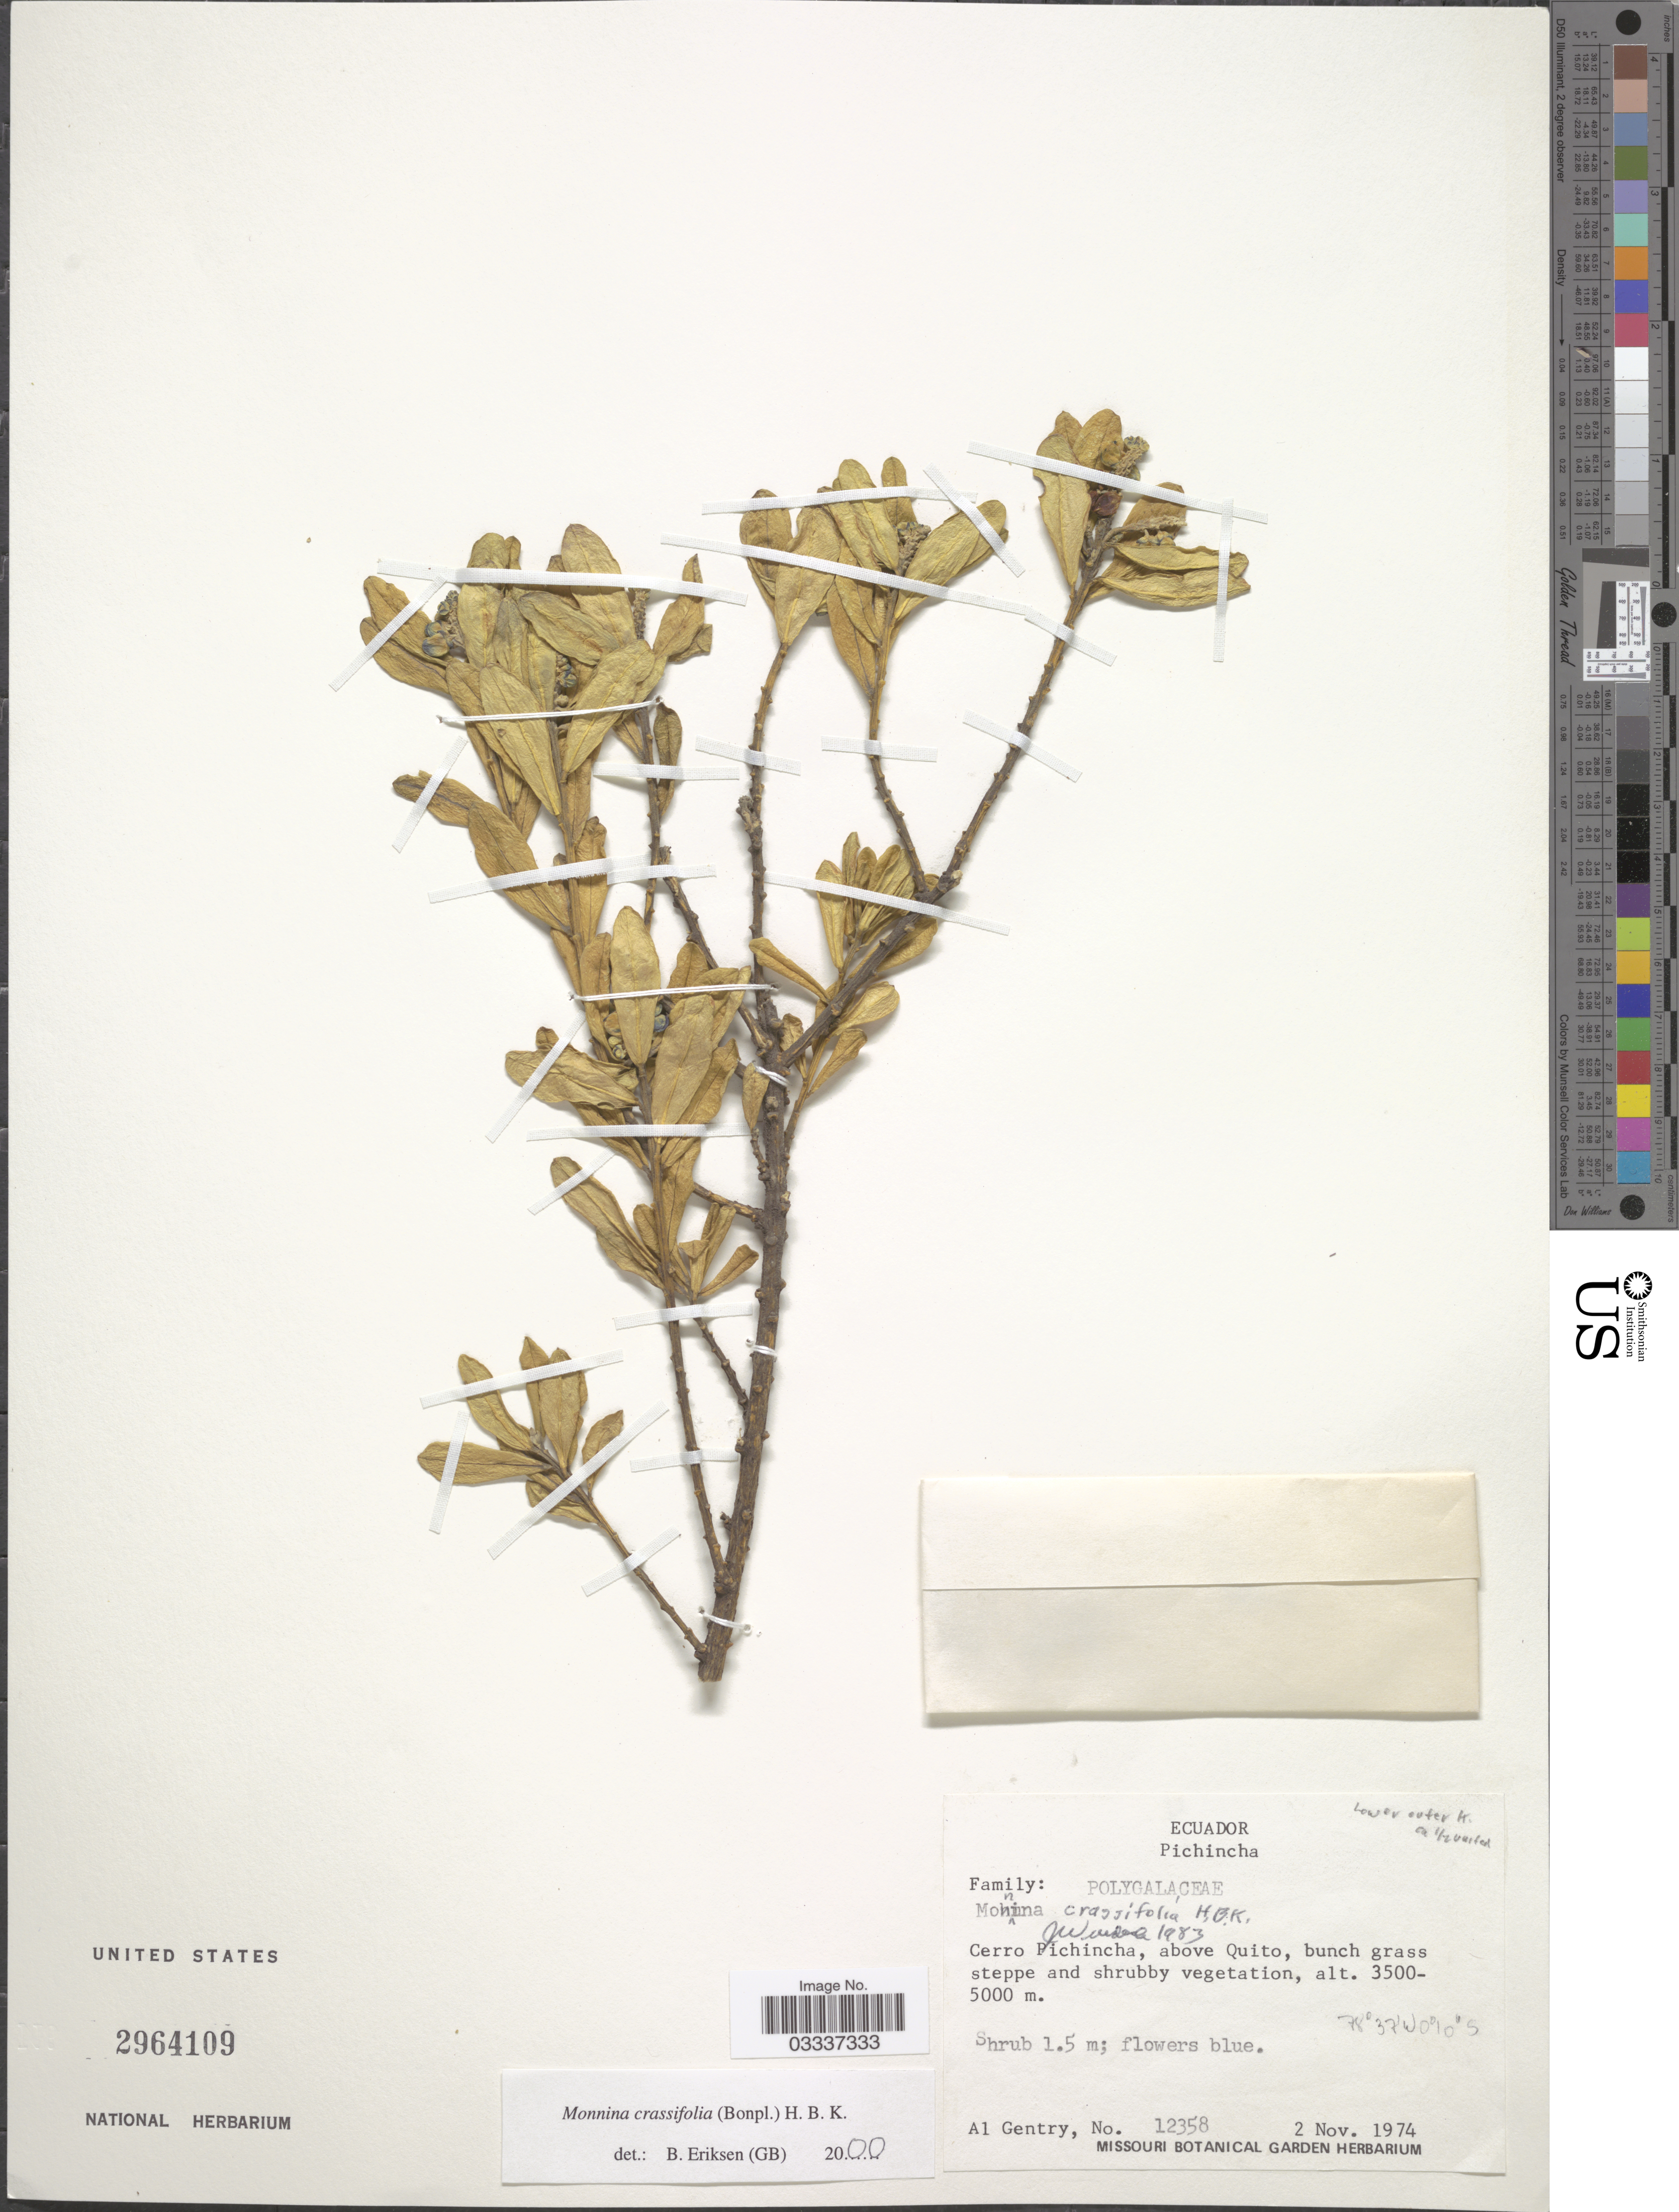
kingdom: Plantae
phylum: Tracheophyta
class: Magnoliopsida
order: Fabales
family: Polygalaceae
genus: Monnina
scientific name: Monnina crassifolia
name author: (Bonpl.) Kunth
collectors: A. H. Gentry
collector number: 12358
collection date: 1974-11-02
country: Ecuador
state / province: Pichincha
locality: Cerro Pichincha, above Quito.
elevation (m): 3500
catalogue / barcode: US 2964109